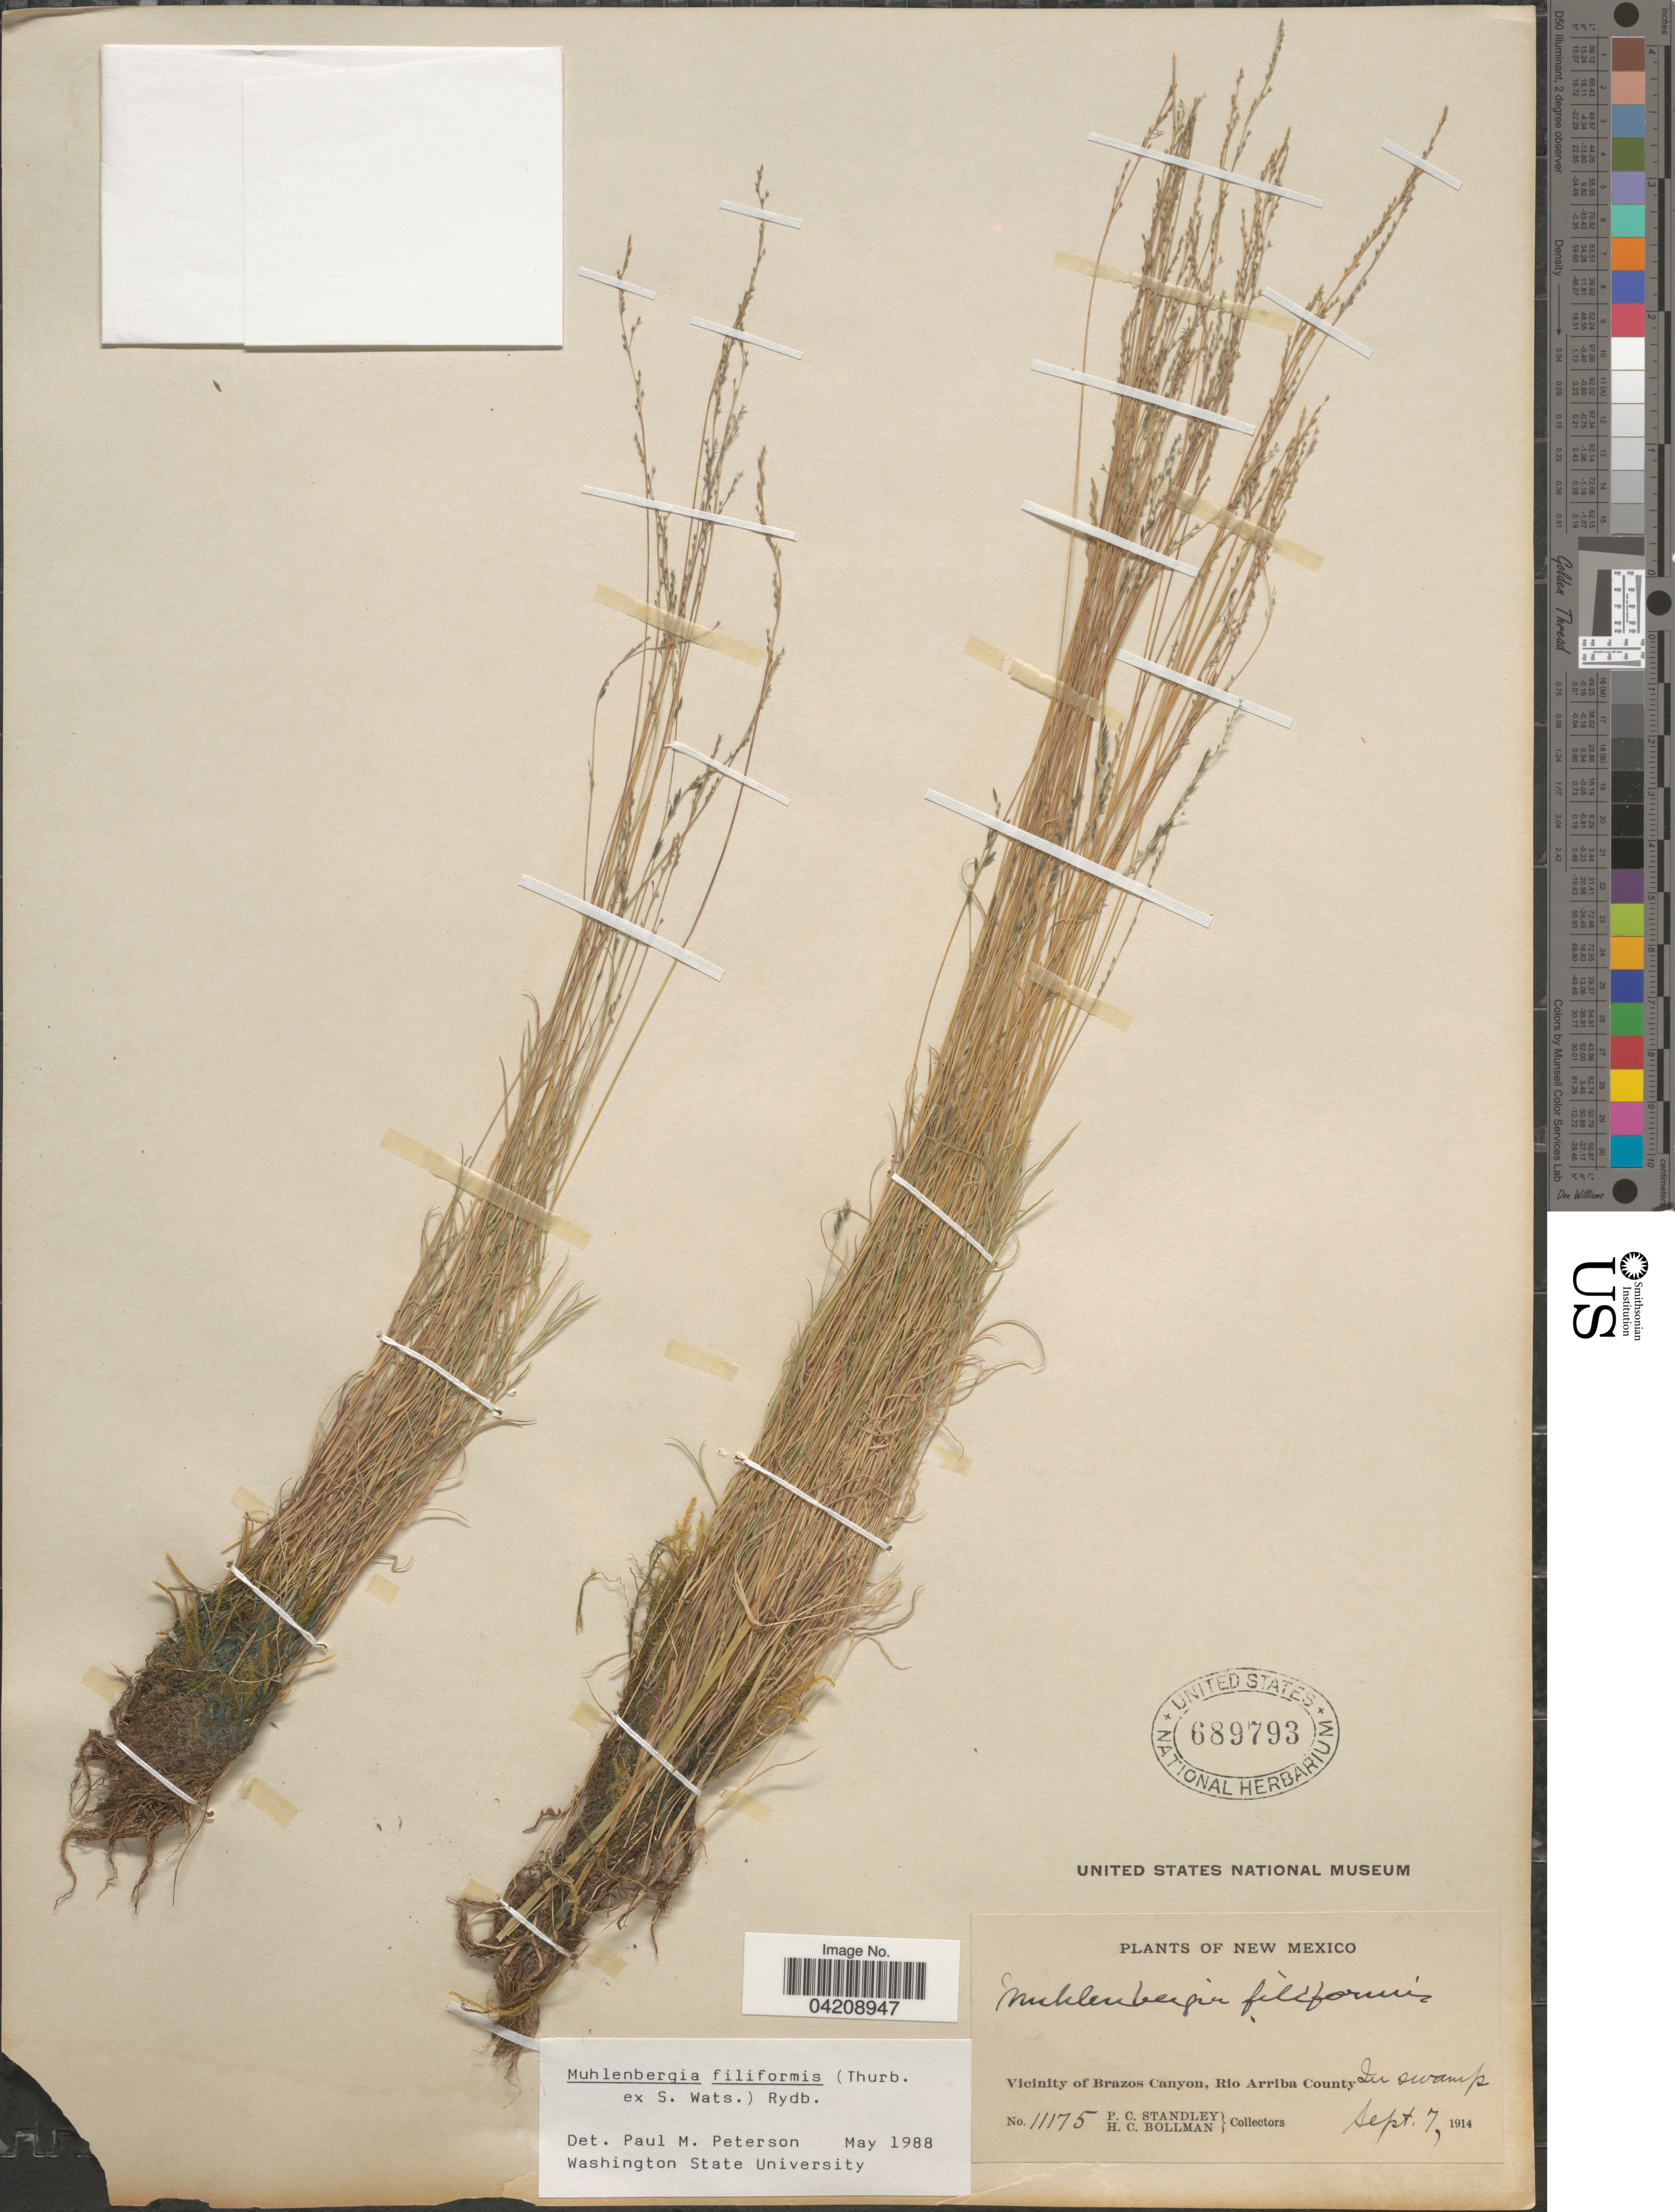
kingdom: Plantae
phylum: Tracheophyta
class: Liliopsida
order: Poales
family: Poaceae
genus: Muhlenbergia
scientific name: Muhlenbergia filiformis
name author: (Thurb. ex S. Watson) Rydb.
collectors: P. C. Standley & H. C. Bollman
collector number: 11175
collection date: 1914-09-07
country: United States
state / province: New Mexico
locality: Vicinity of Brazos Canyon, Rio Arriba County.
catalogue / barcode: US 689793